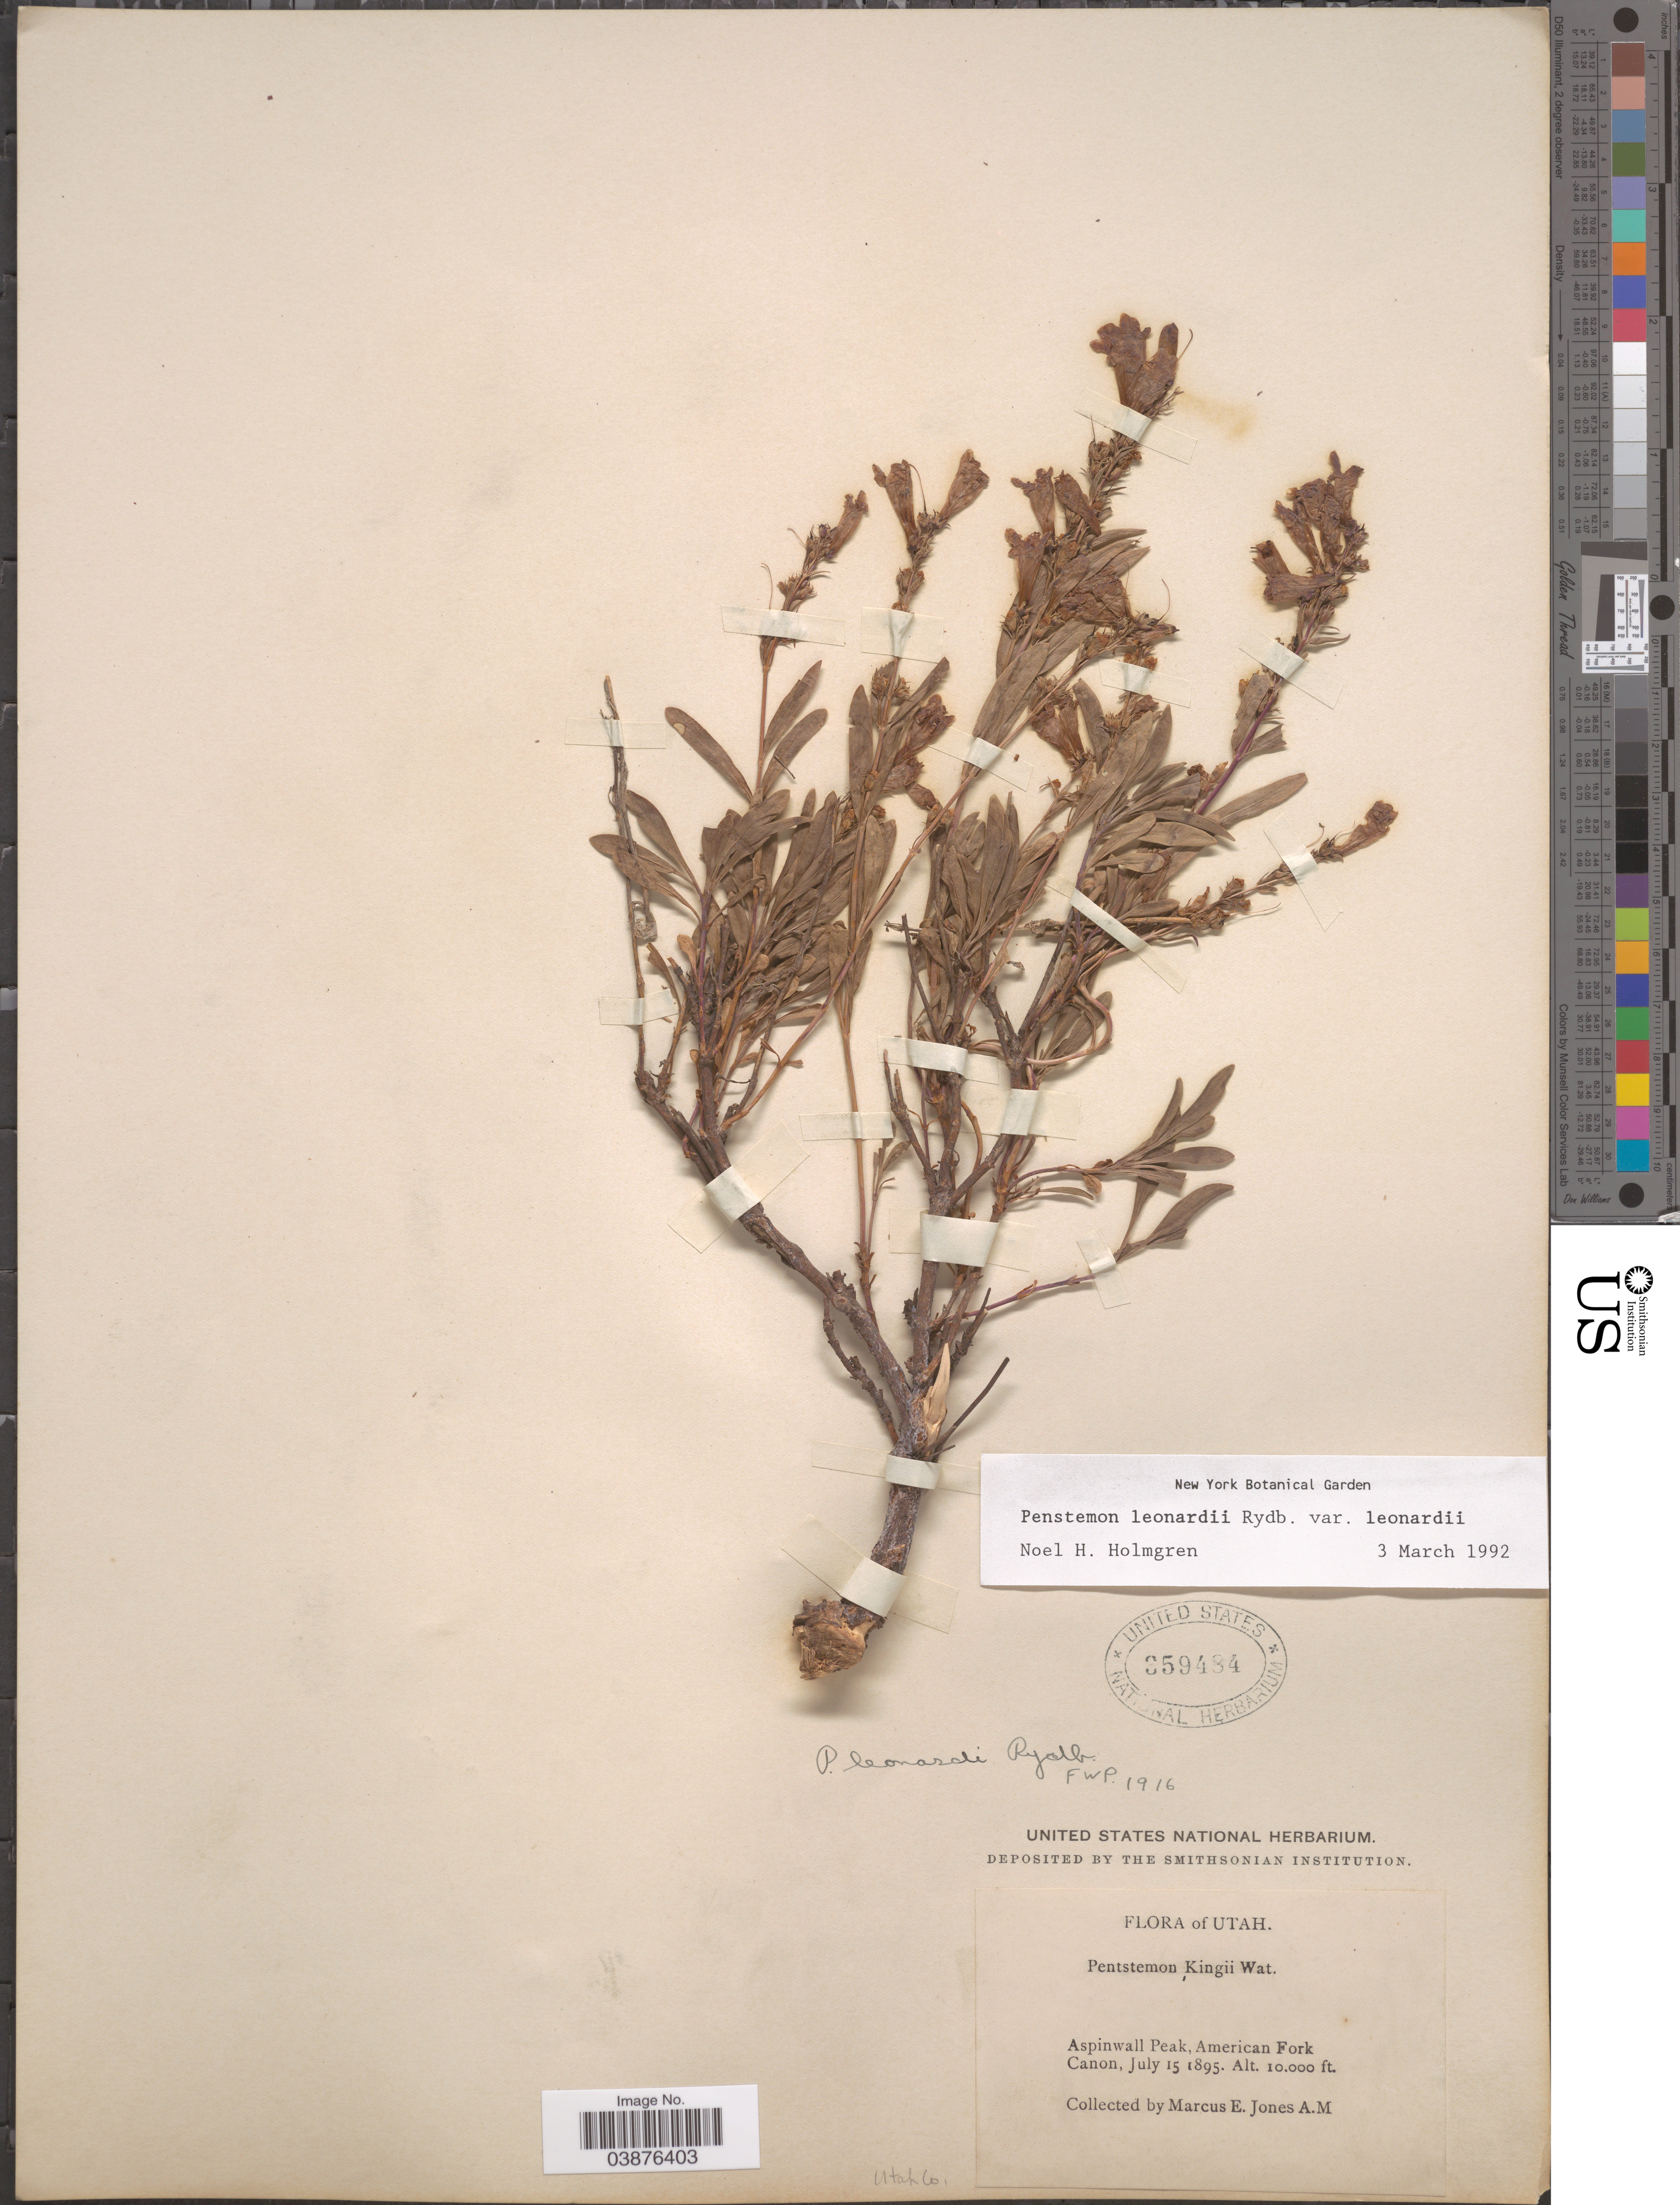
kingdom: Plantae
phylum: Tracheophyta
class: Magnoliopsida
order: Lamiales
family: Plantaginaceae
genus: Penstemon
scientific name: Penstemon leonardii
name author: Rydb.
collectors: M. E. Jones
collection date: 1895-07-15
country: United States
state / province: Utah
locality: Aspinwall Peak, American Fork Canon. Utah Co.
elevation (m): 3048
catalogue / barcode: US 359484